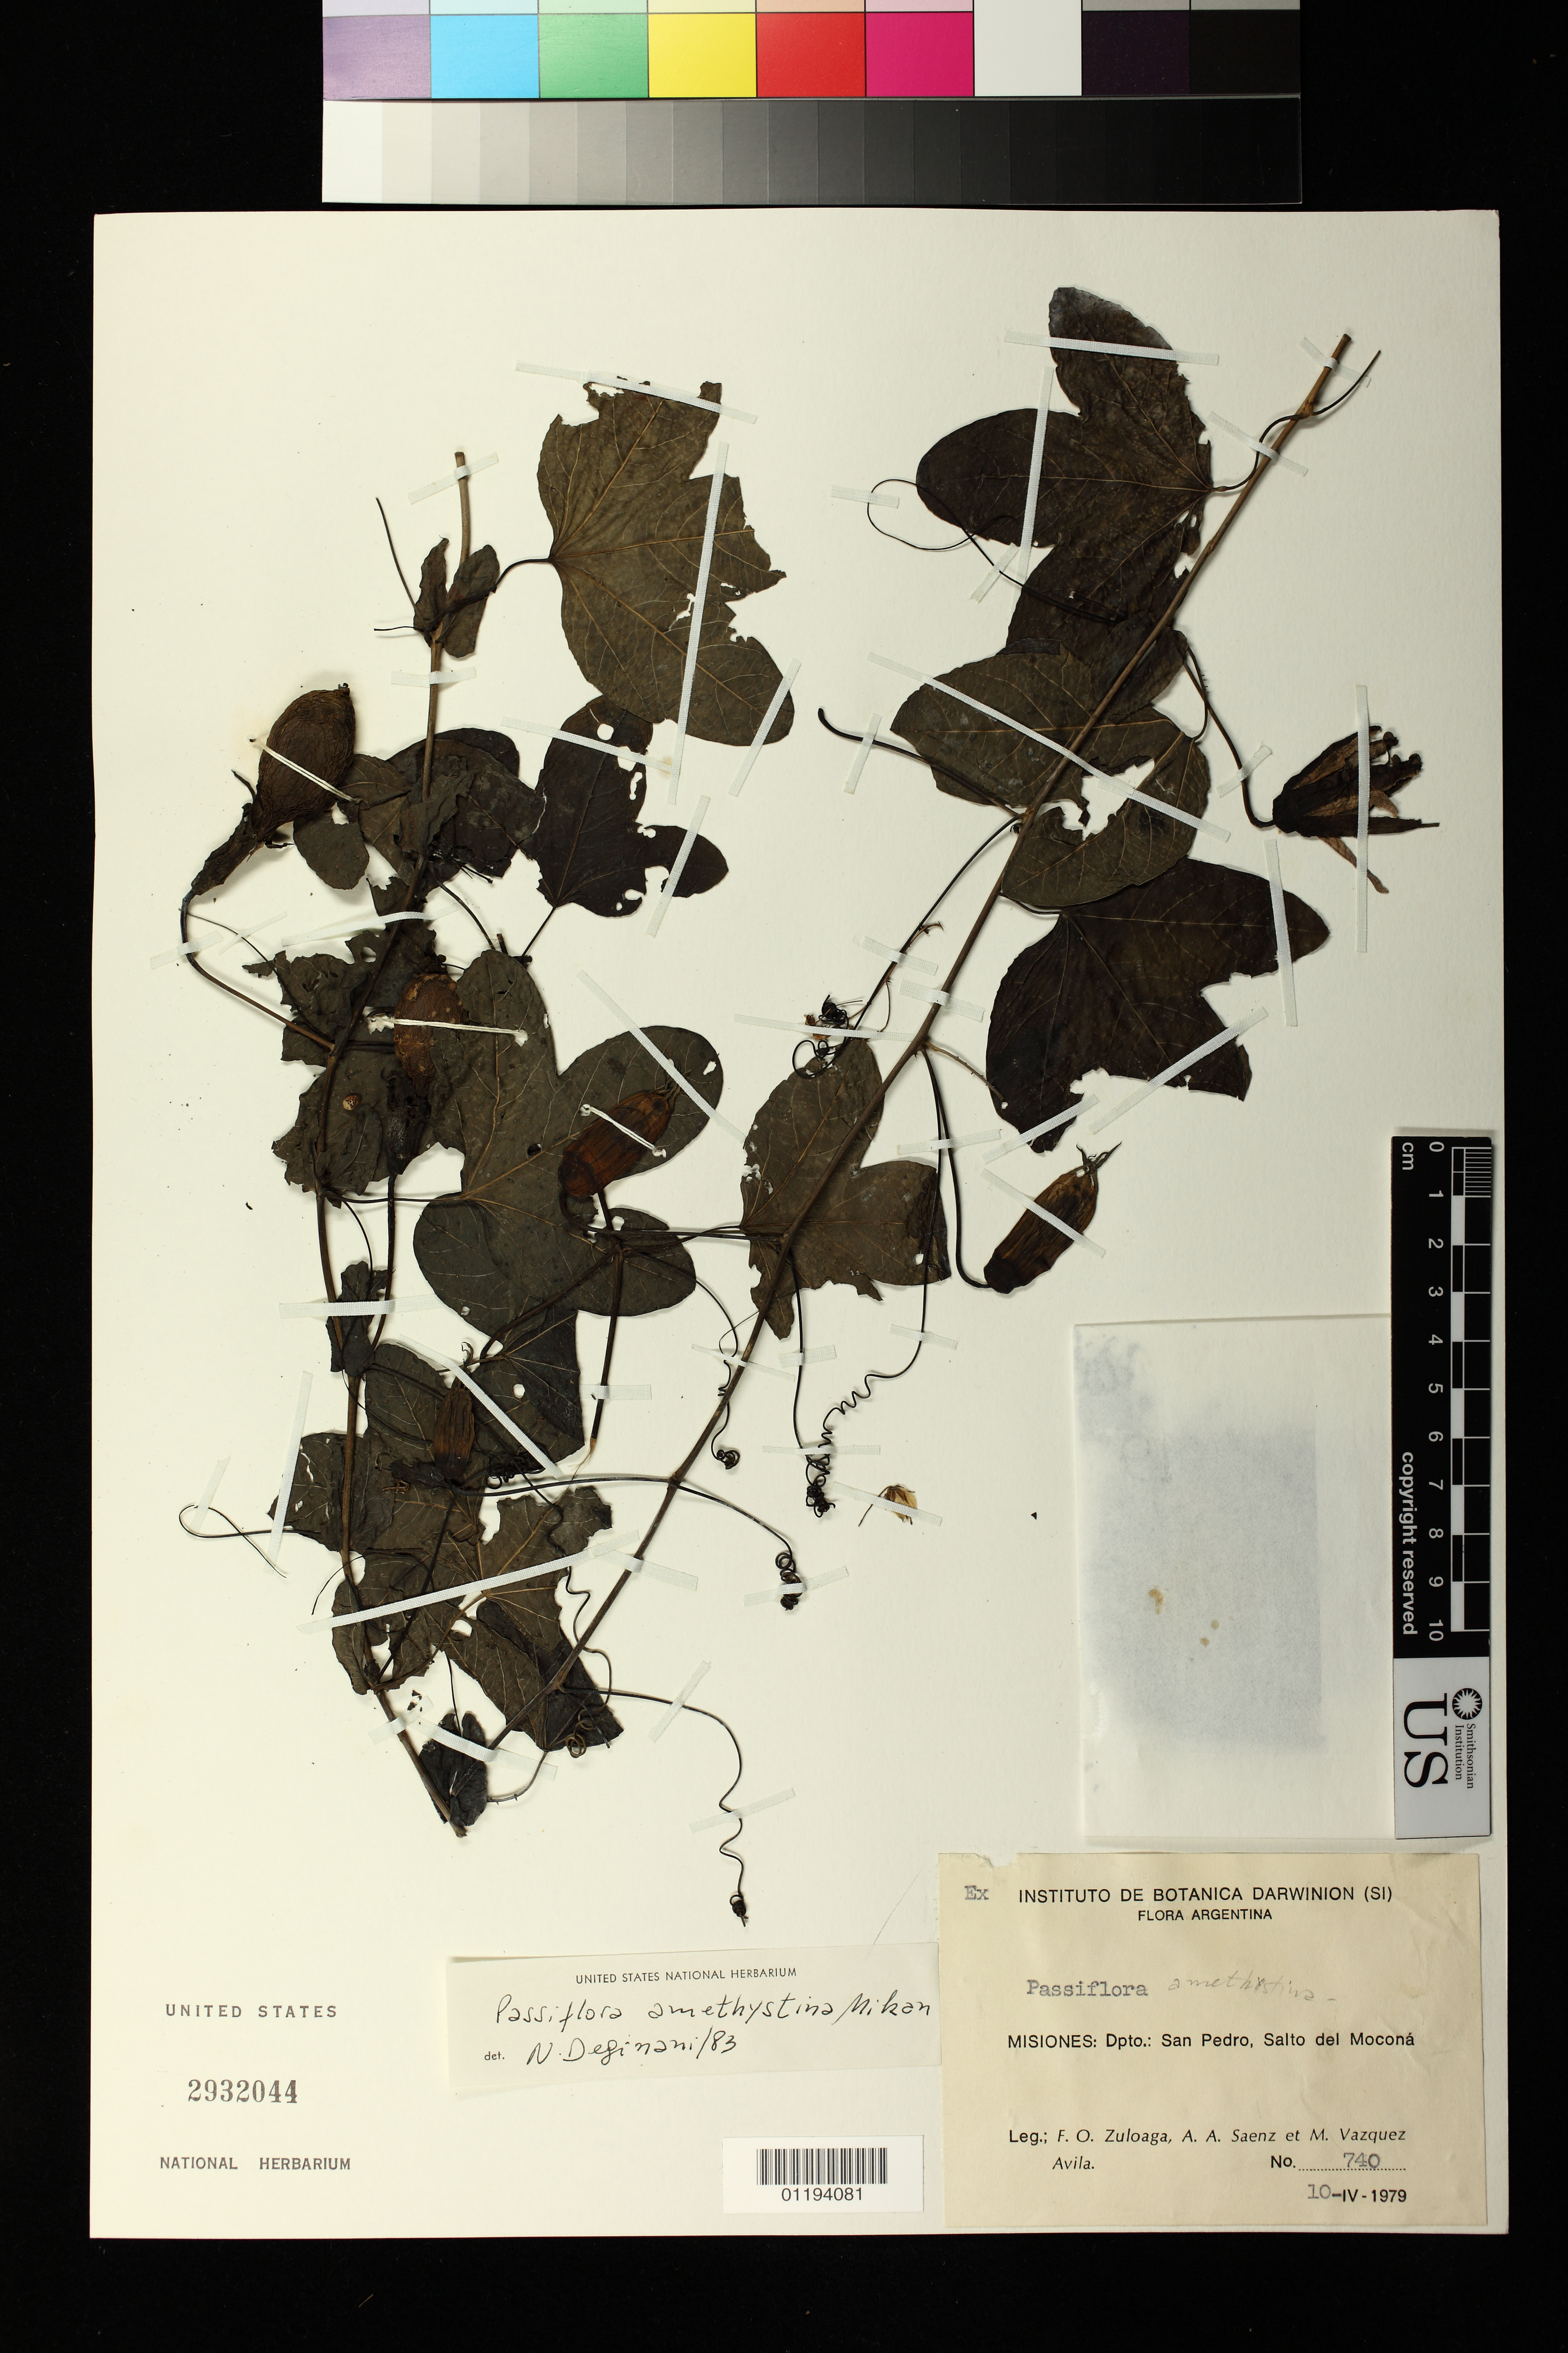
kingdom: Plantae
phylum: Tracheophyta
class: Magnoliopsida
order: Malpighiales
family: Passifloraceae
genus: Passiflora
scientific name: Passiflora amethystina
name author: J.C. Mikan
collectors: F. O. Zuloaga, A. A. Saenz & M. Vásquez Avila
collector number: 740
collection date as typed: Apr 10 1979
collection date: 1979-04-10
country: Argentina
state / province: Misiones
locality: San Pedro, Salto del Mocona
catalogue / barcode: US 2932044